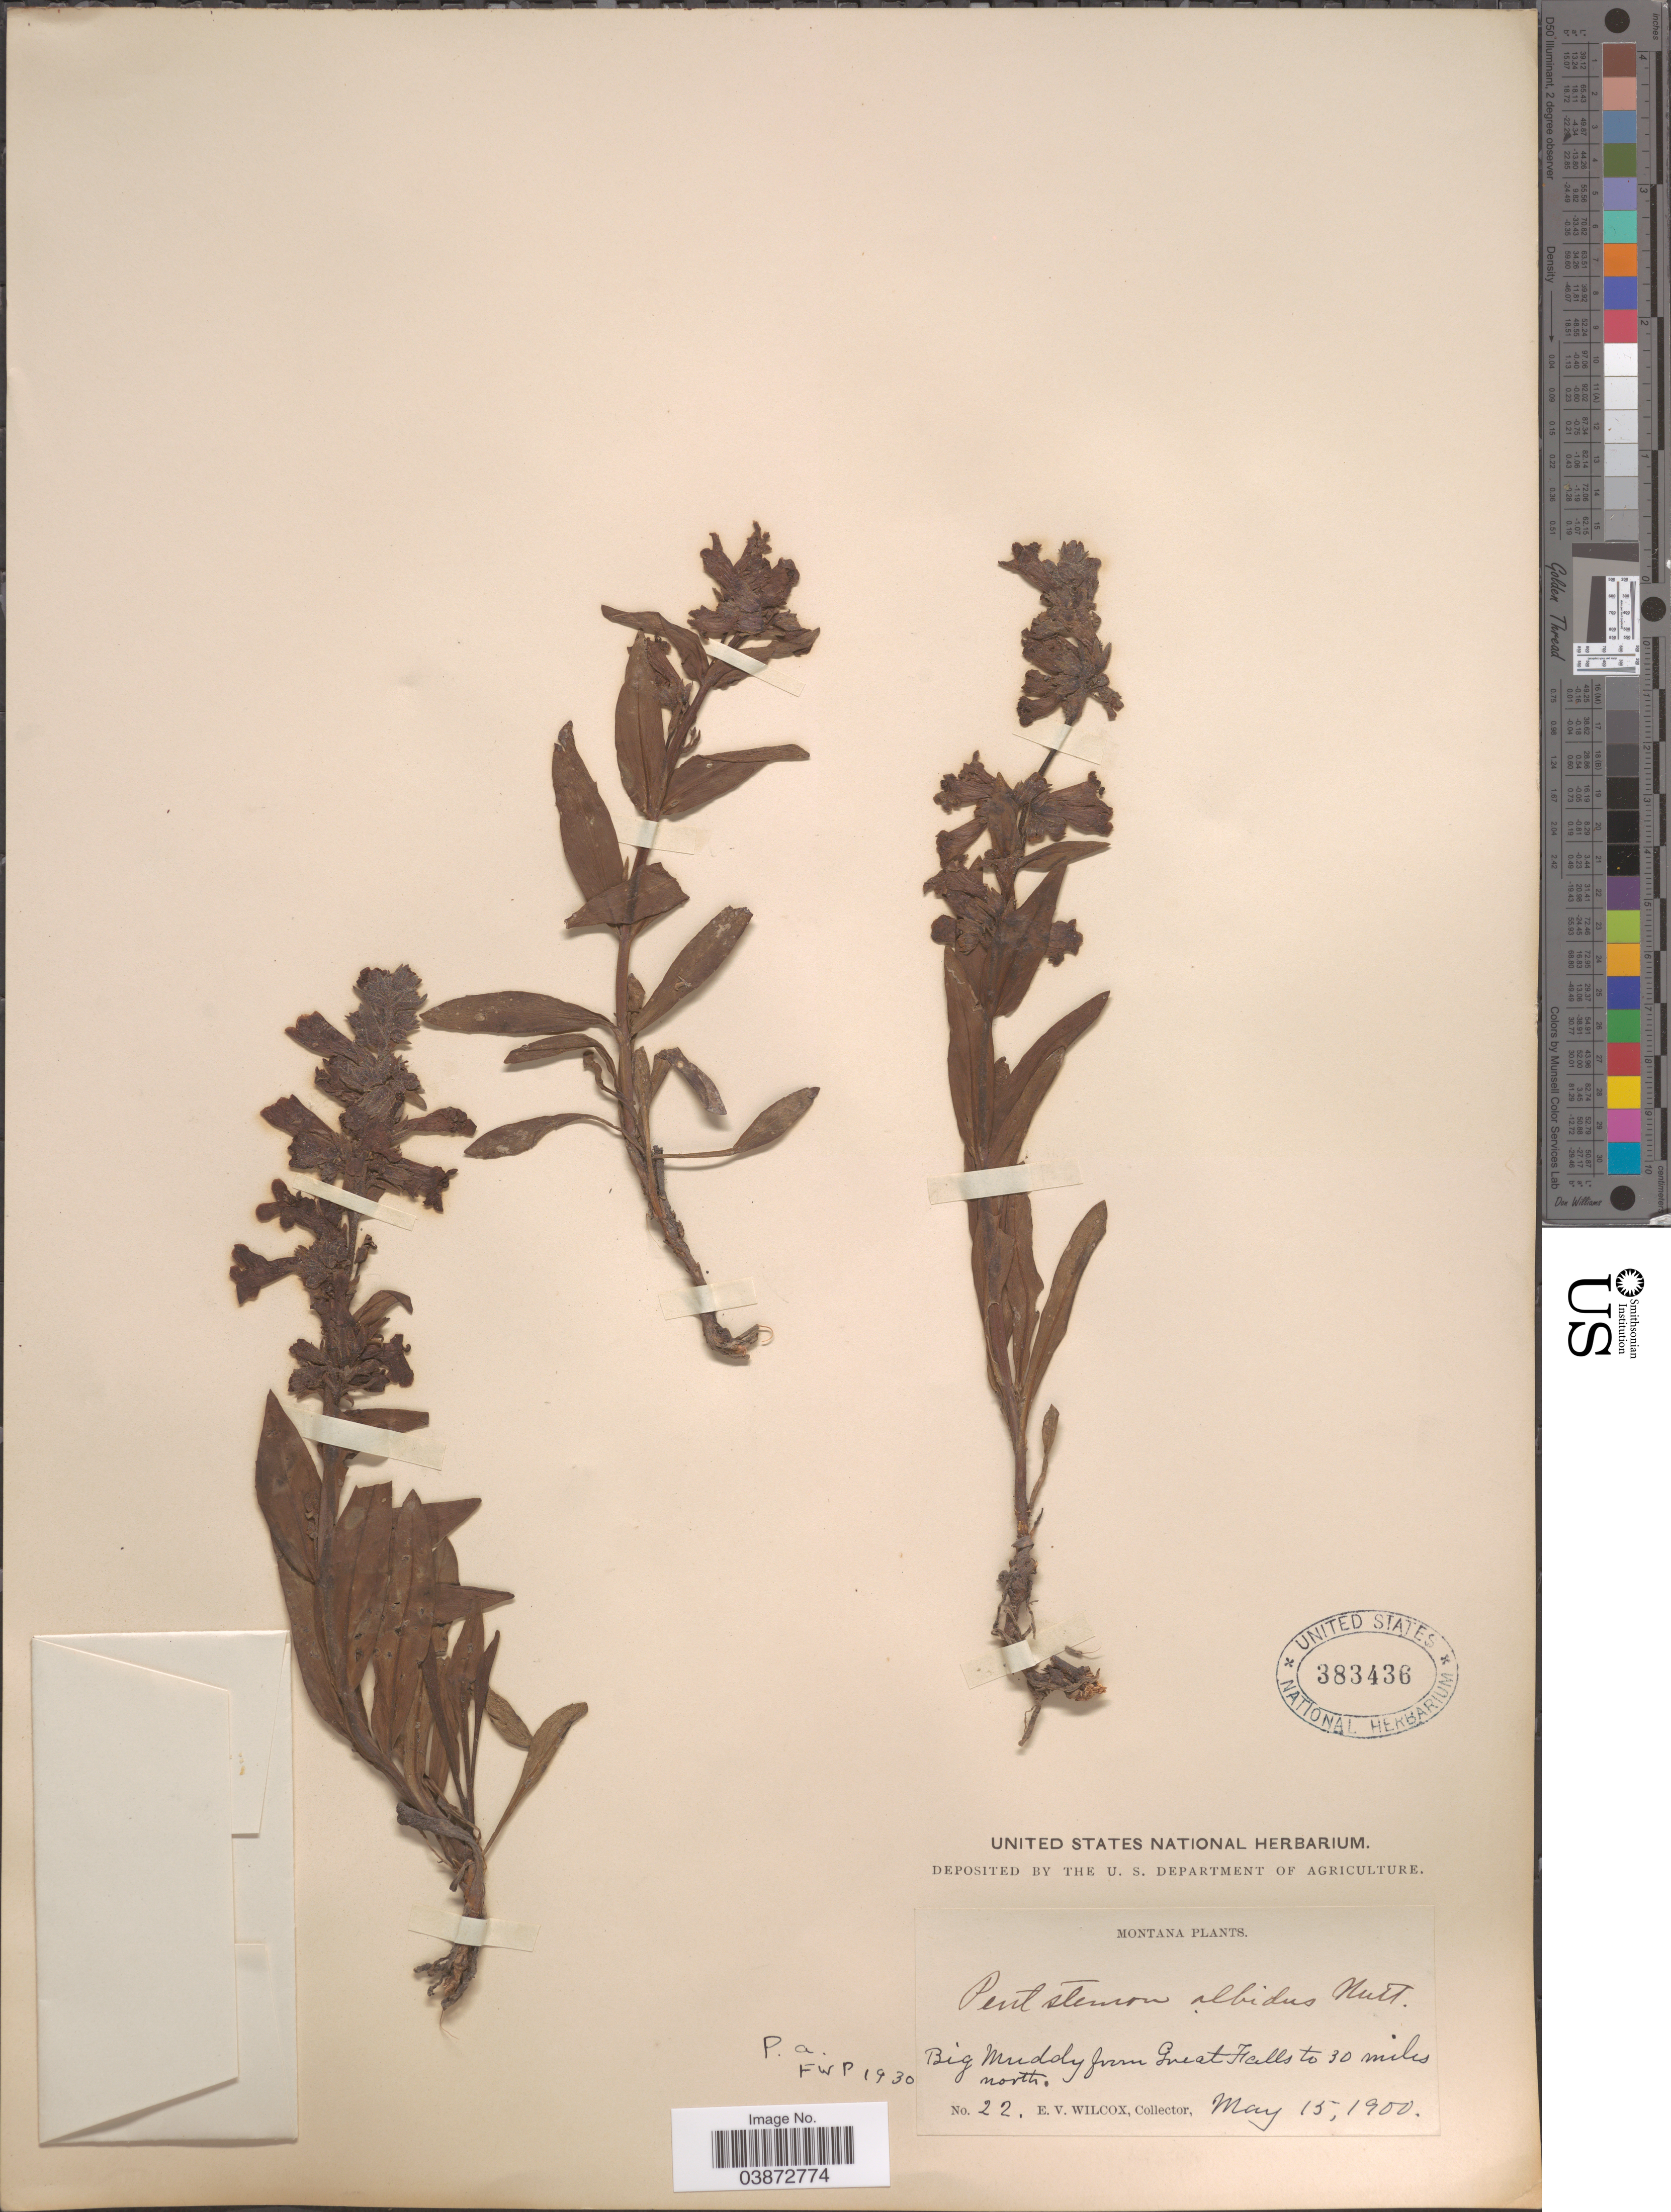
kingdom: Plantae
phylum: Tracheophyta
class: Magnoliopsida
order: Lamiales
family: Plantaginaceae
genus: Penstemon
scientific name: Penstemon albidus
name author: Nutt.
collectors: E. V. Wilcox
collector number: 22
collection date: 1900-05-15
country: United States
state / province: Montana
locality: Big Muddy from Great Falls to 30 miles north.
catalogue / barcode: US 383436